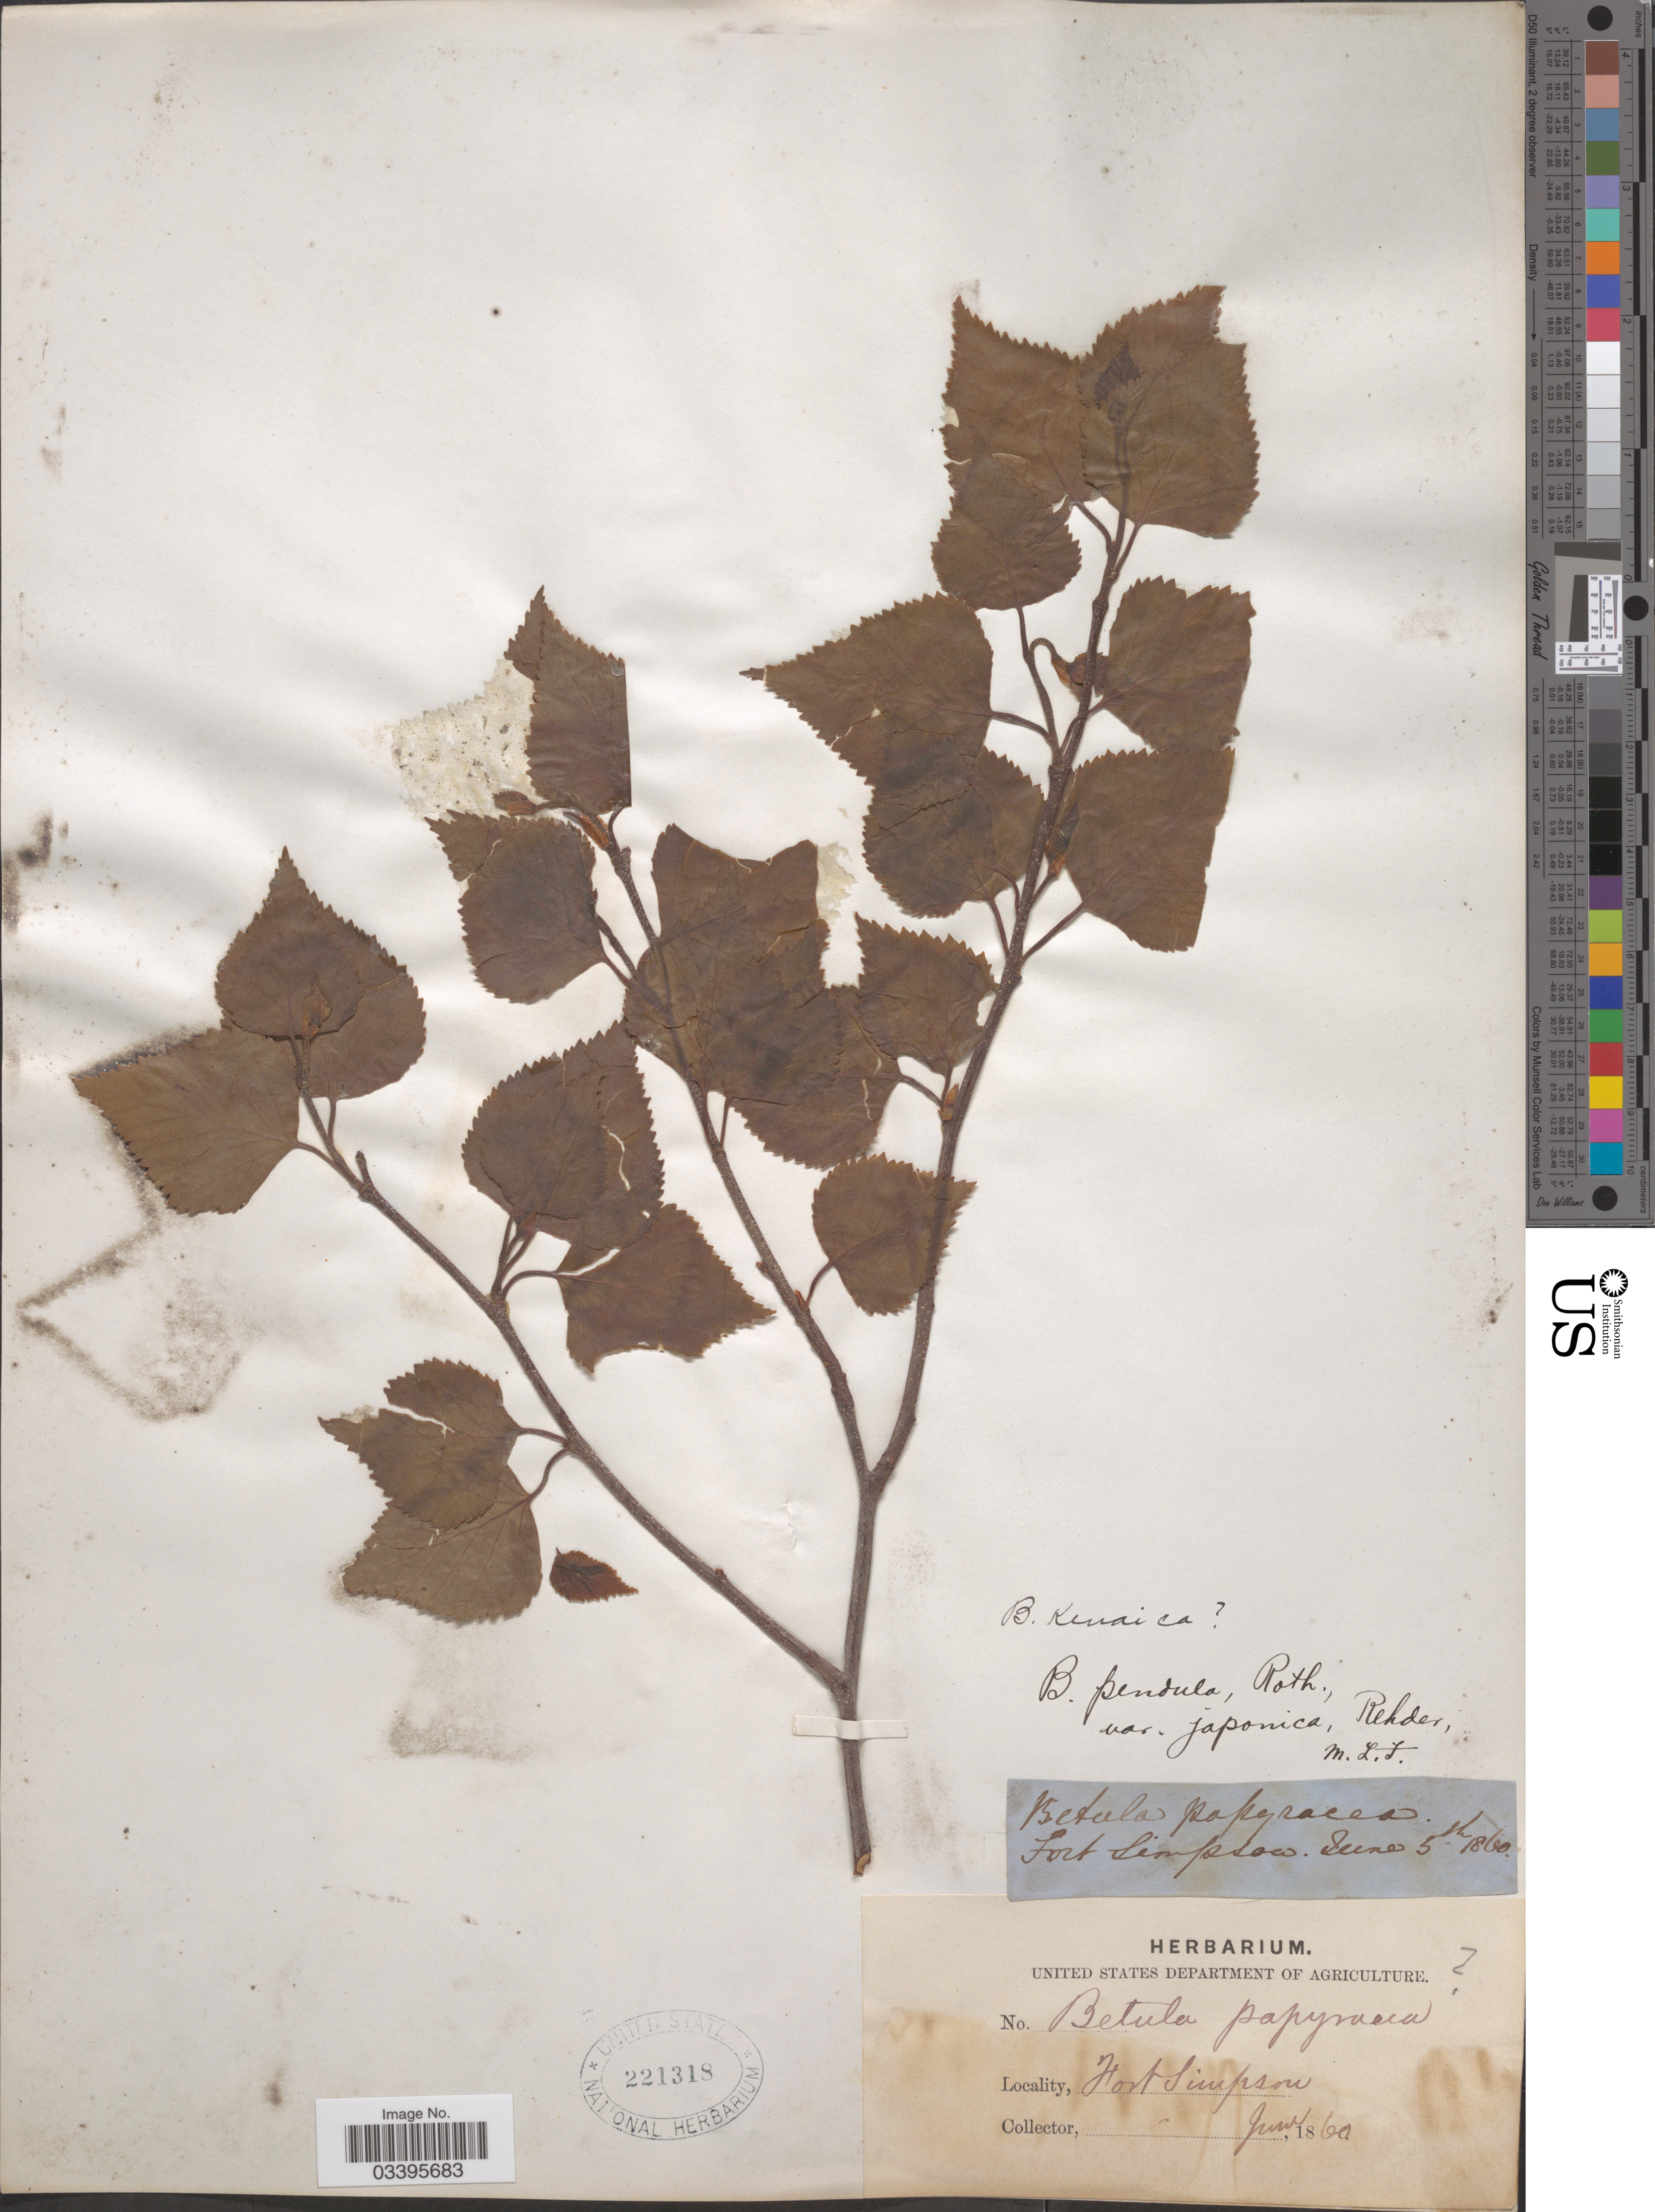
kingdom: Plantae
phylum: Tracheophyta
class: Magnoliopsida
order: Fagales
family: Betulaceae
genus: Betula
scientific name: Betula kenaica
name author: W.H. Evans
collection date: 1860-06-05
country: Canada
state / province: Northwest Territories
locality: Fort Simpson.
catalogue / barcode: US 221318